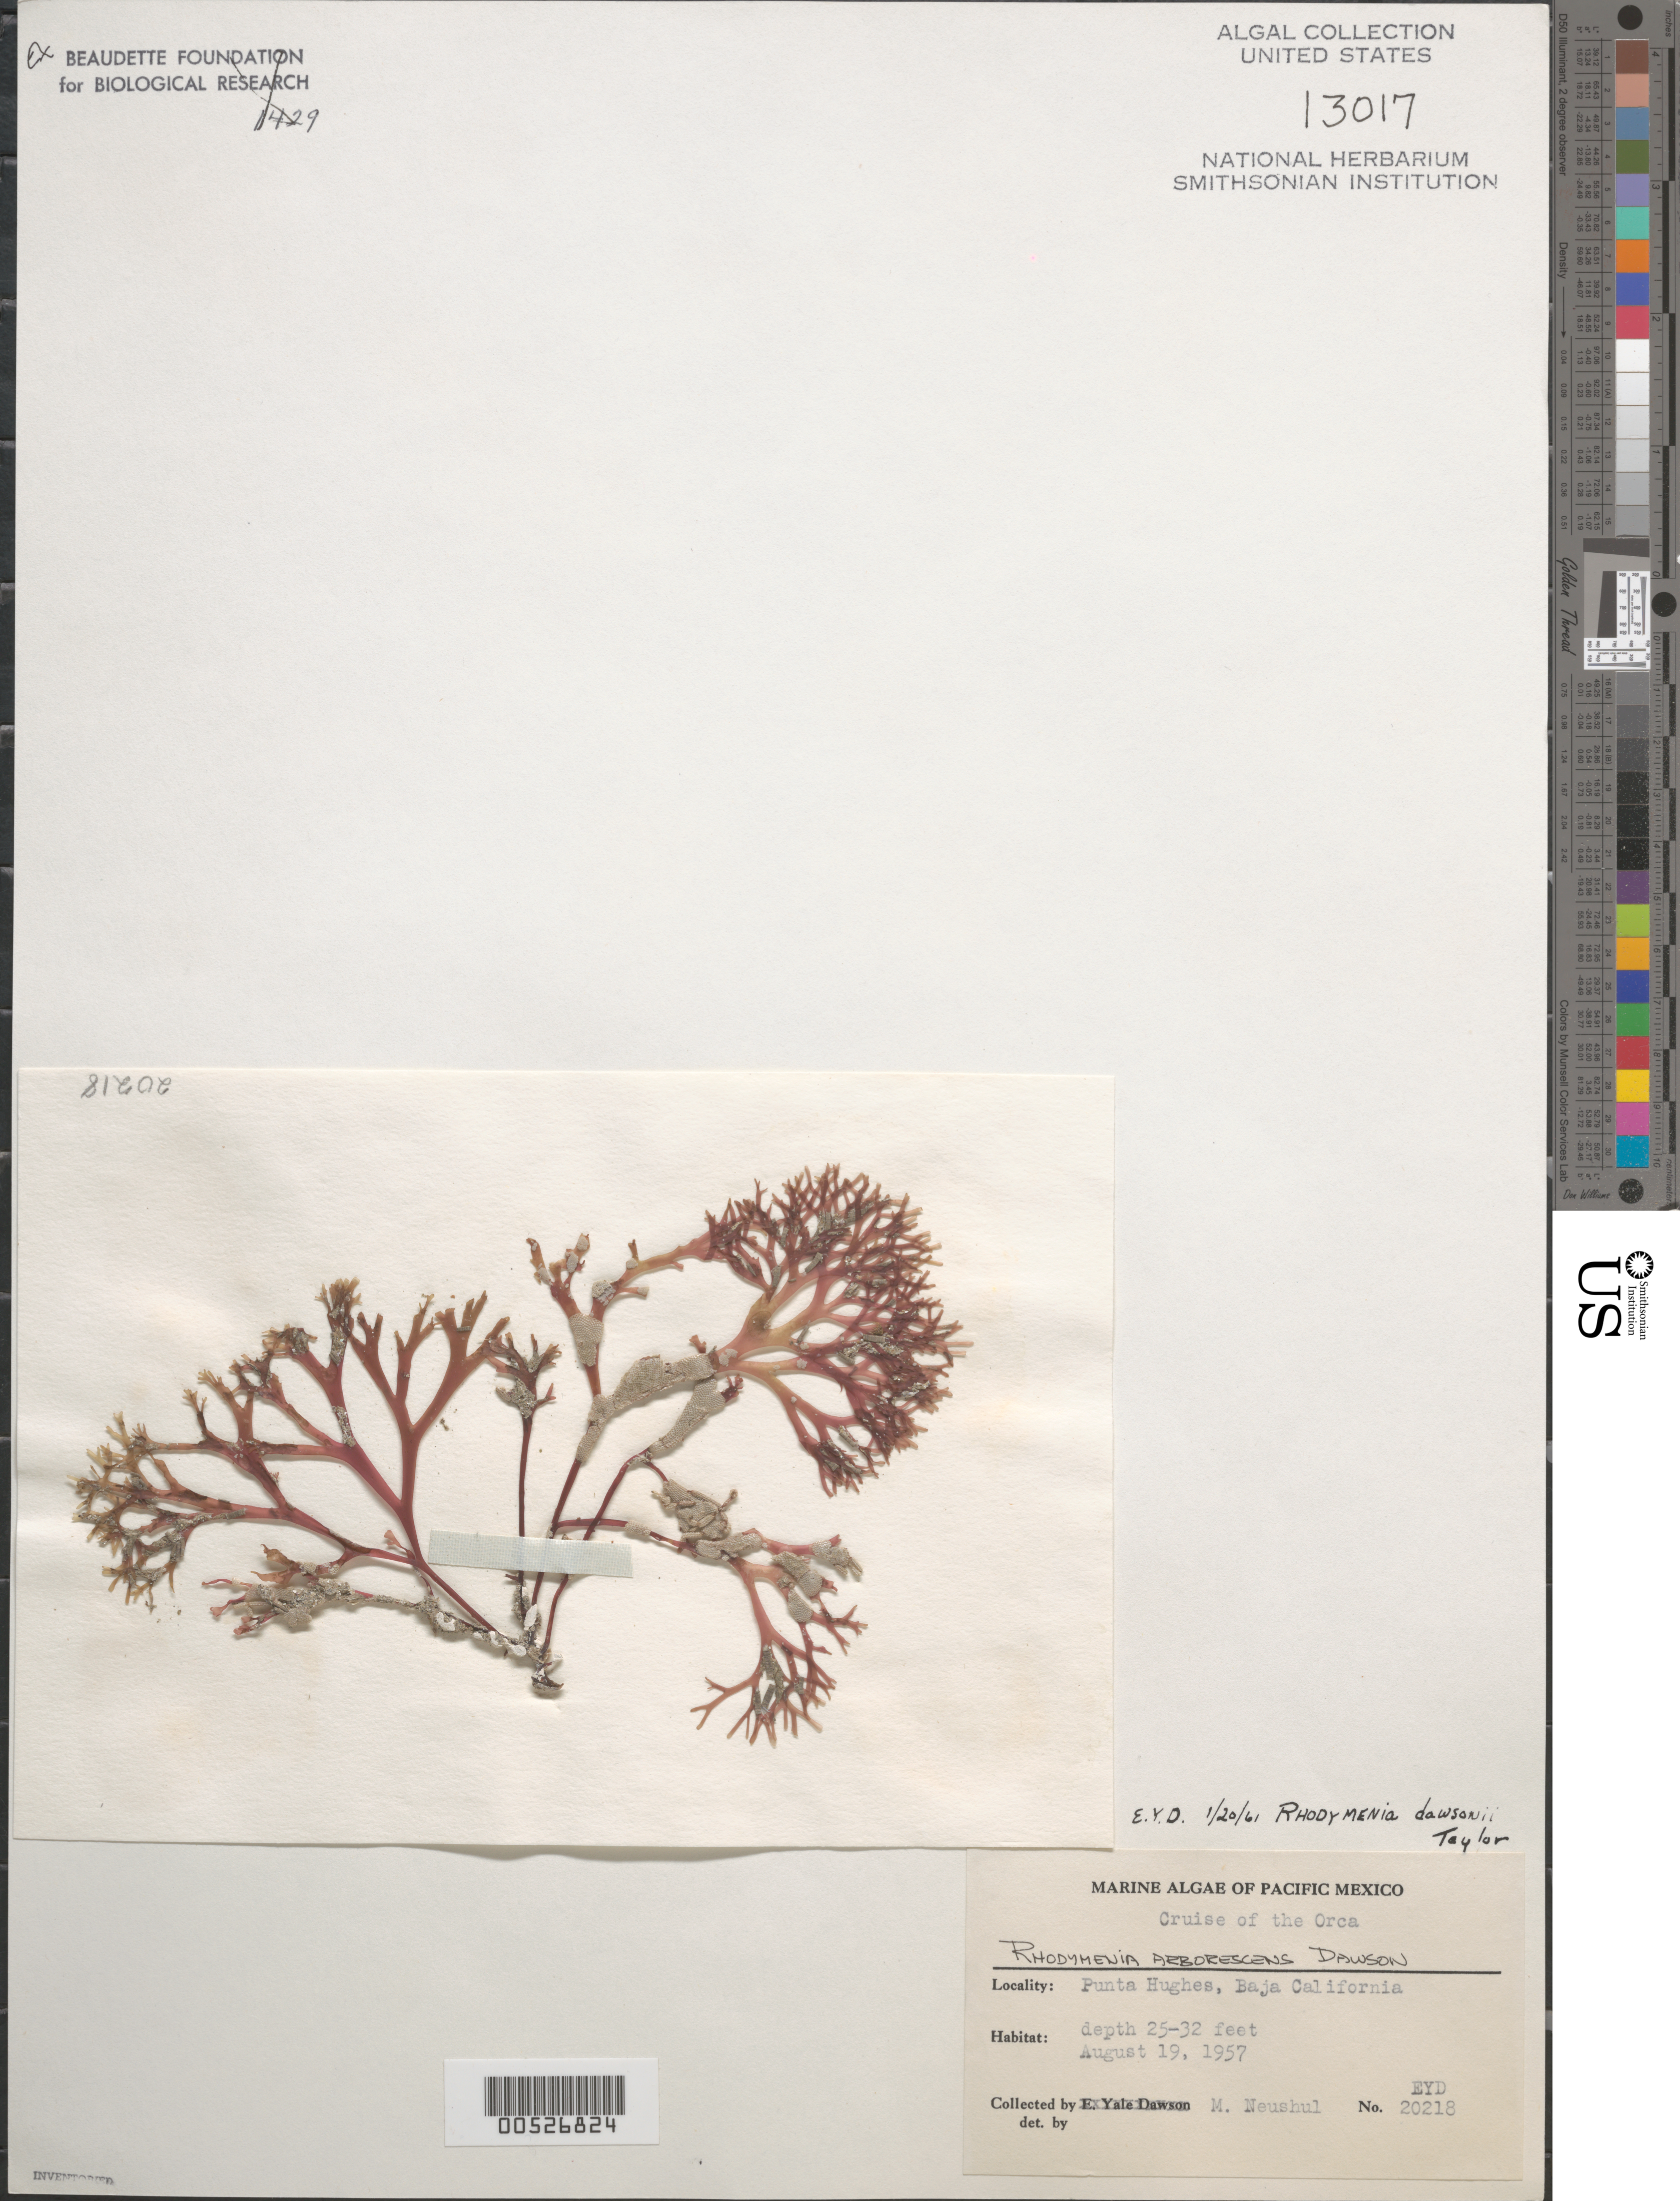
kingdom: Plantae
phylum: Rhodophyta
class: Florideophyceae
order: Rhodymeniales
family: Rhodymeniaceae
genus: Rhodymenia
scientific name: Rhodymenia dawsonii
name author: W.R. Taylor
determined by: Dawson, E. Y.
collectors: M. Neushul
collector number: EYD 20218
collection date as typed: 19 Aug 1957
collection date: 1957-08-19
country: Mexico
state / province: Baja California Sur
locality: Punta Hughes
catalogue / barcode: US 13017